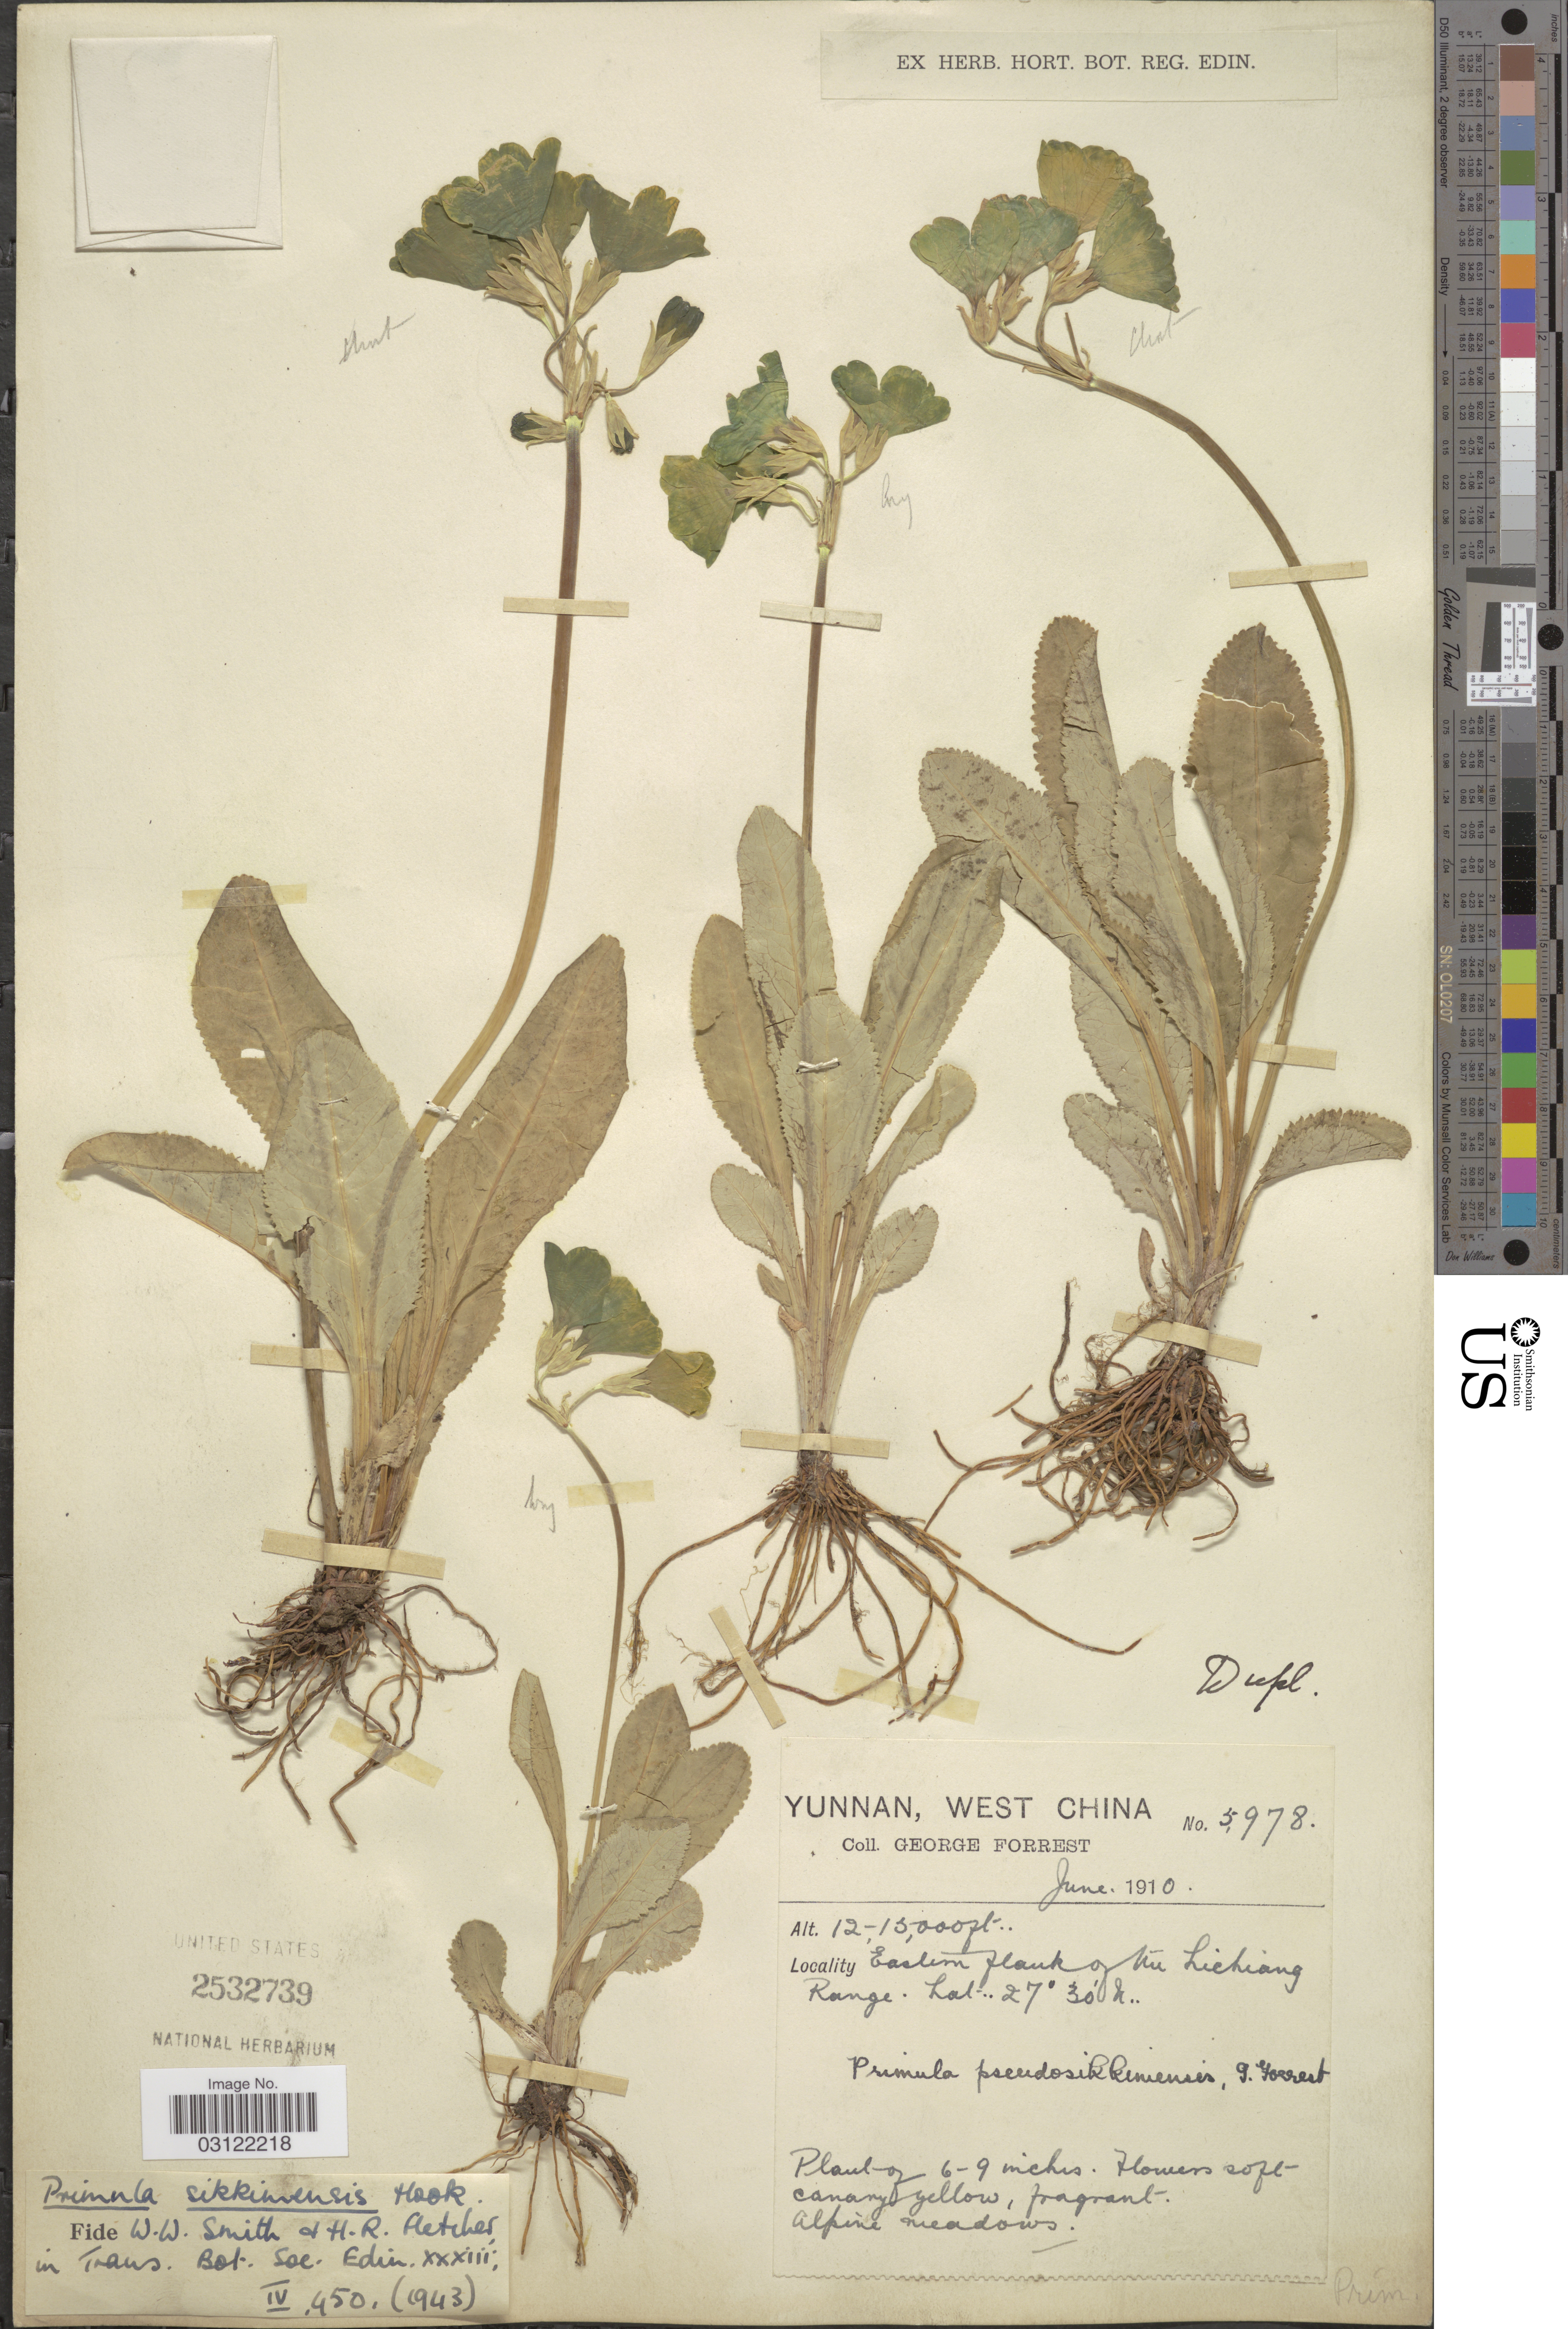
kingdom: Plantae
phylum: Tracheophyta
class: Magnoliopsida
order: Ericales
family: Primulaceae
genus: Primula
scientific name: Primula sikkimensis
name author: Hook.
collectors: G. Forrest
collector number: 5978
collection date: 1910-06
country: China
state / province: Yunnan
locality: West China. Eastern Flank of the Lichiang Range.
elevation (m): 3658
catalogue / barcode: US 2532739